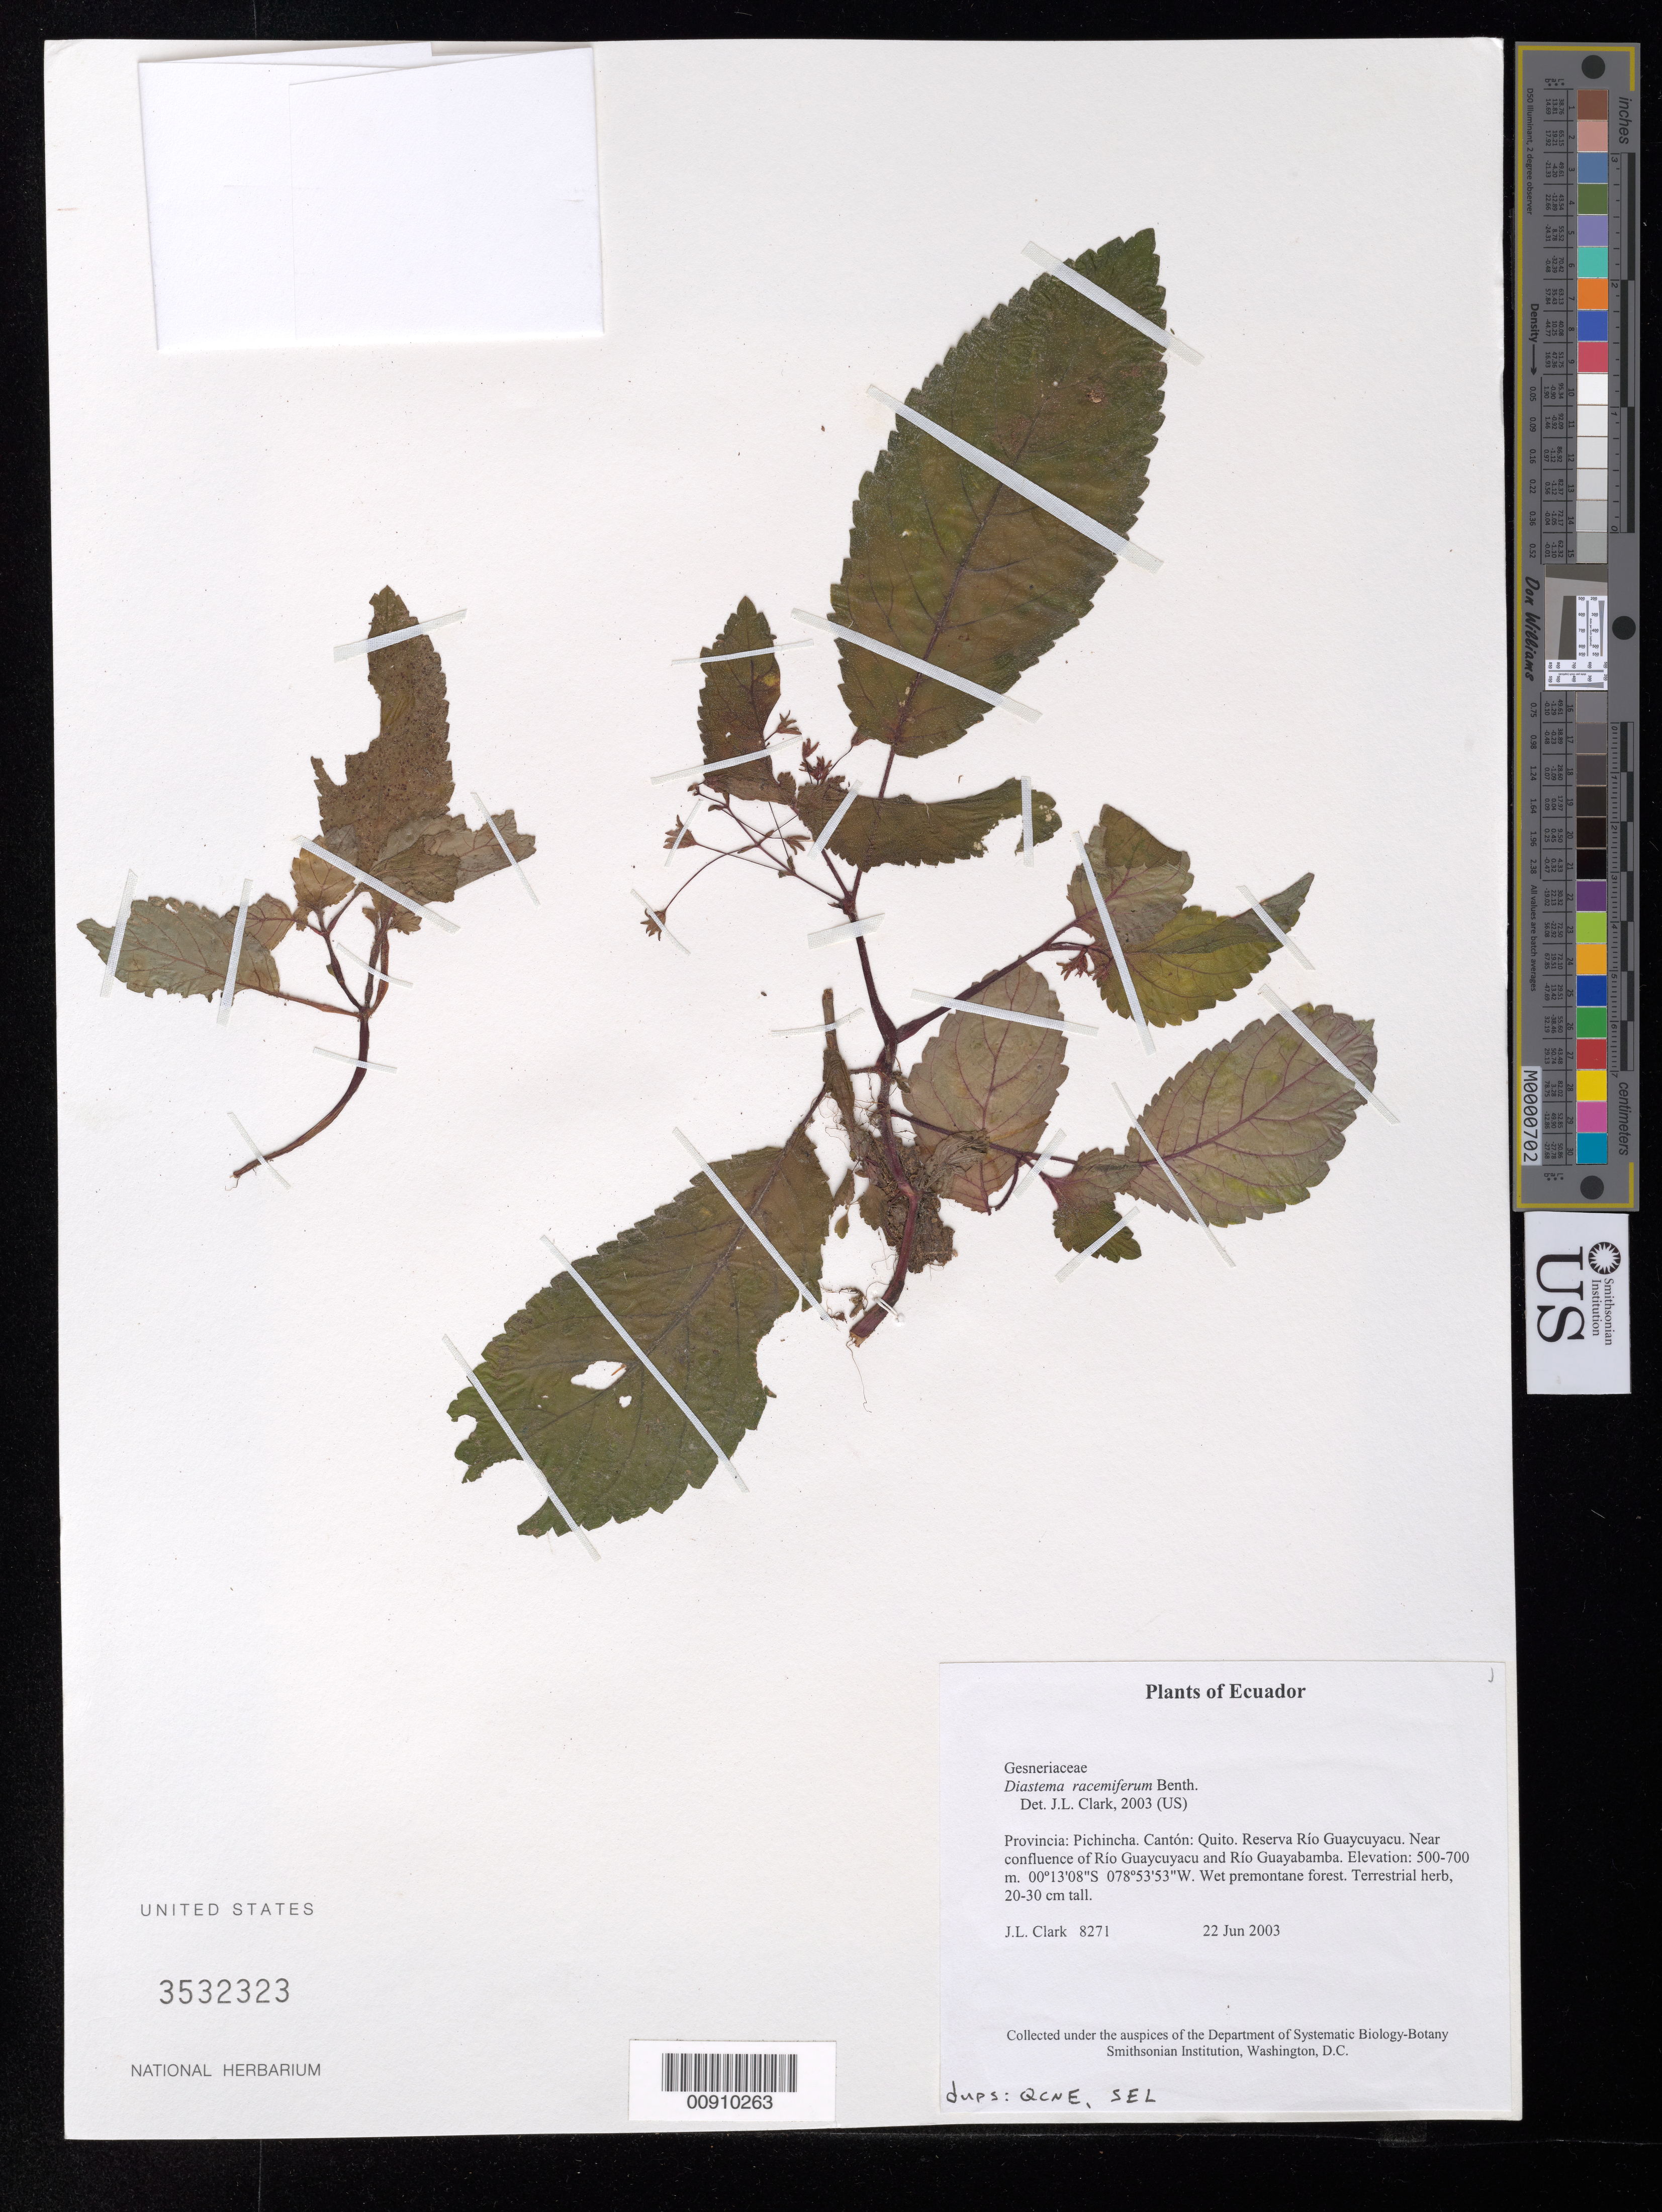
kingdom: Plantae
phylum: Tracheophyta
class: Magnoliopsida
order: Lamiales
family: Gesneriaceae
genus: Diastema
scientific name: Diastema racemiferum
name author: Benth.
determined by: Clark, J. L., (SEL), The Marie Selby Botanical Garden (UNITED STATES)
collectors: J. L. Clark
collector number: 8271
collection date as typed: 22 Jun 2003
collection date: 2003-06-22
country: Ecuador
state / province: Pichincha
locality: Quito. Reserva Río Guaycuyacu. Near confluence of Río Guaycuyacu and Río Guayabamba.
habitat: Wet premontane forest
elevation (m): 500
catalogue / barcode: US 3532323